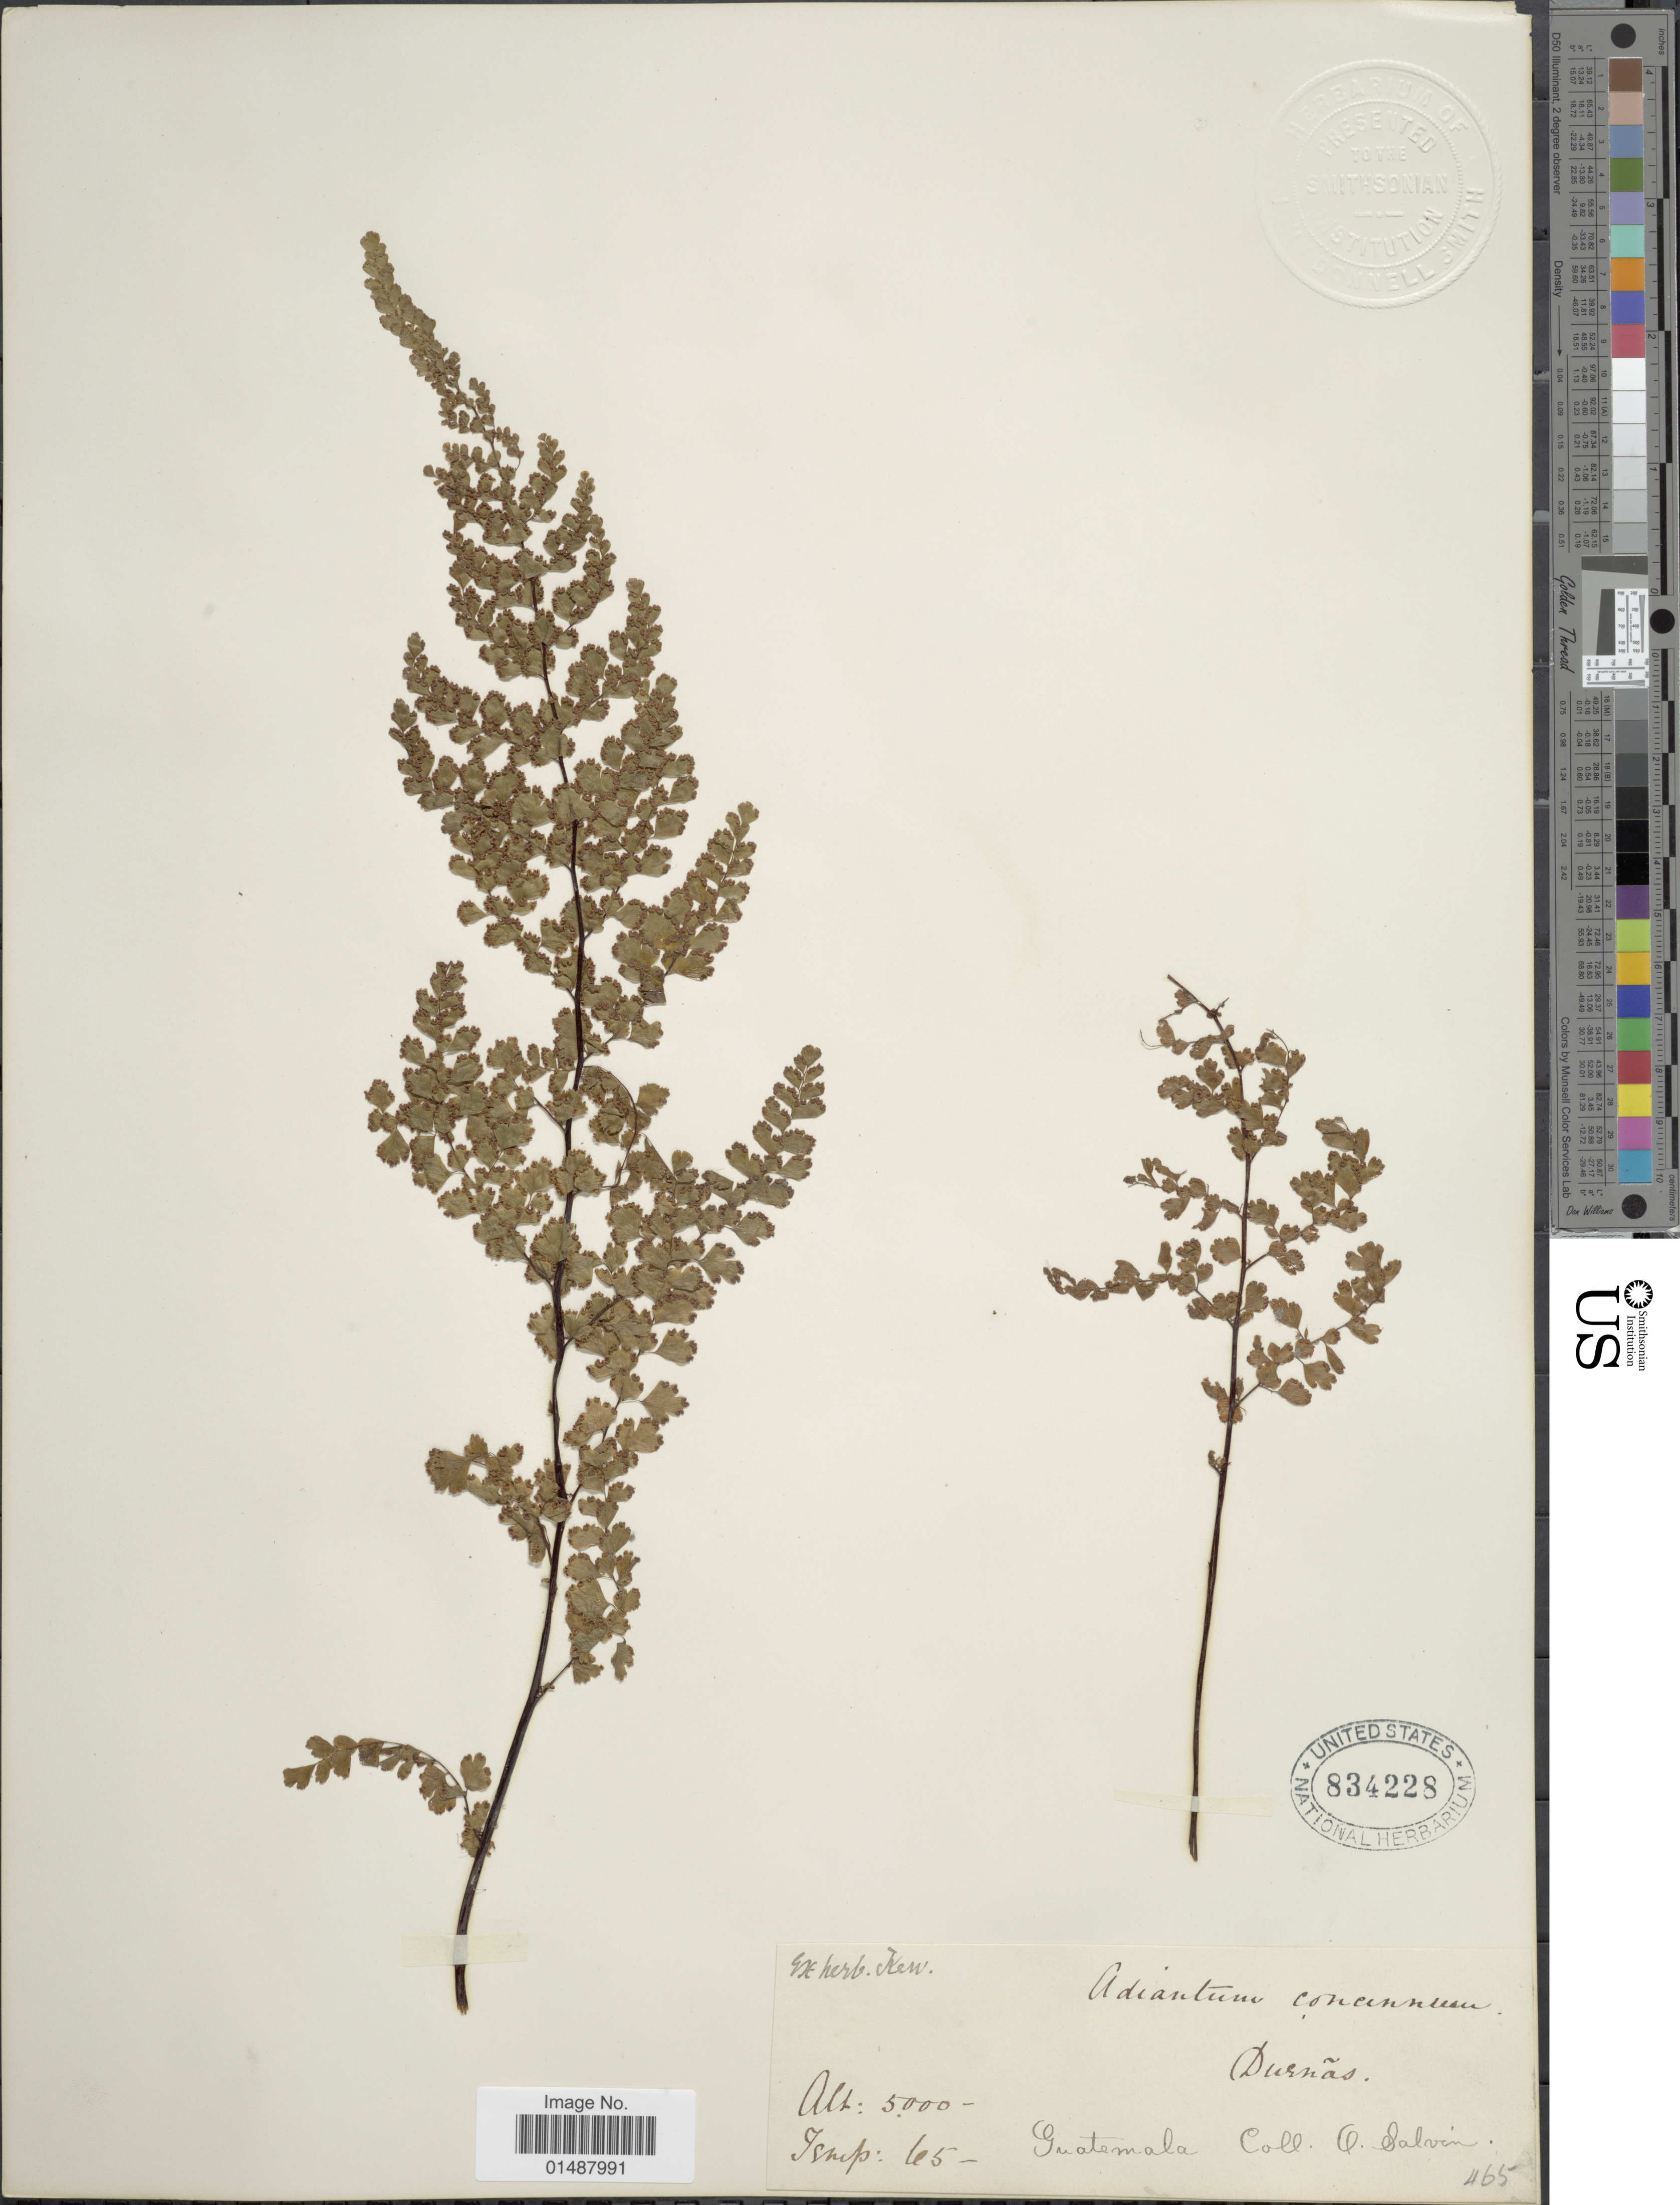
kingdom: Plantae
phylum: Tracheophyta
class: Polypodiopsida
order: Polypodiales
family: Pteridaceae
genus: Adiantum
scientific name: Adiantum concinnum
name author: Humb. & Bonpl. ex Willd.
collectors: O. Salvin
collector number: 465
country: Guatemala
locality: Dueñas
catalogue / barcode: US 834228